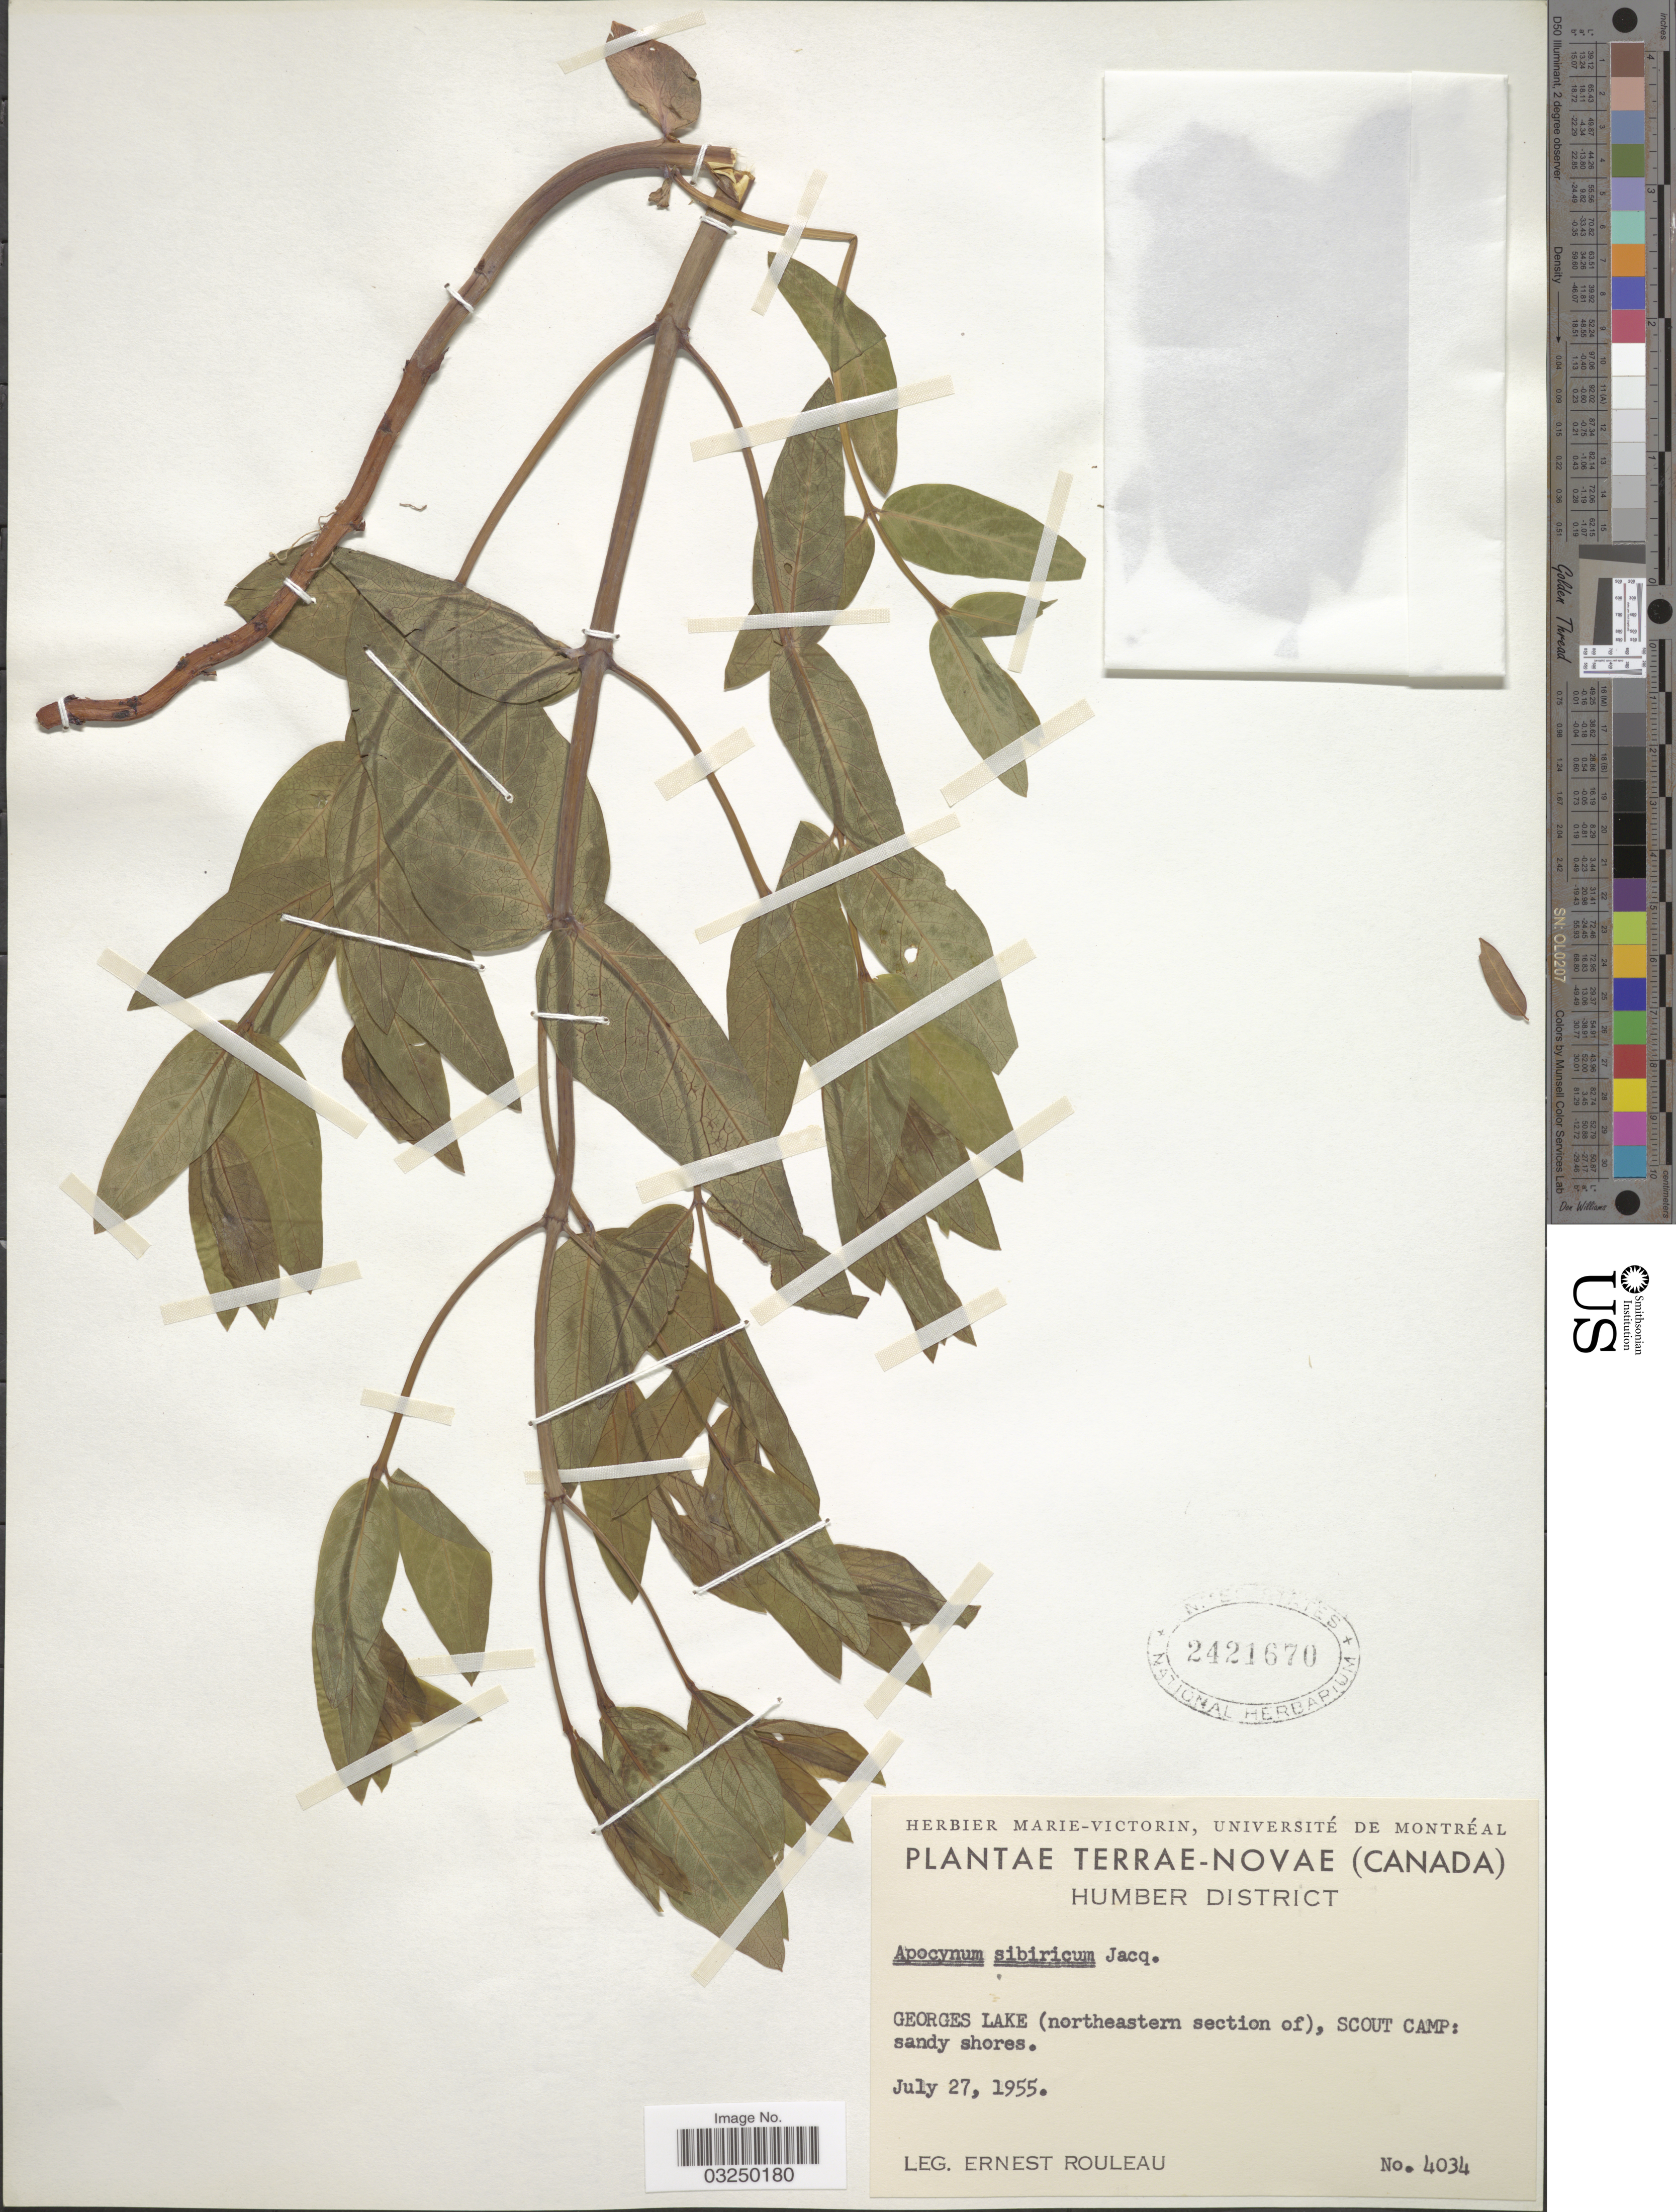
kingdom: Plantae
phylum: Tracheophyta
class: Magnoliopsida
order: Gentianales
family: Apocynaceae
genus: Apocynum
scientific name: Apocynum sibiricum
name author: Jacq.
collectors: J. Rouleau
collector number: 4034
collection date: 1955-07-27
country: Canada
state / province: Newfoundland and Labrador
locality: Terrae-Novae. Humber District. Georges Lake (northeastern section of), Scout Camp: sandy shores.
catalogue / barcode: US 2421670